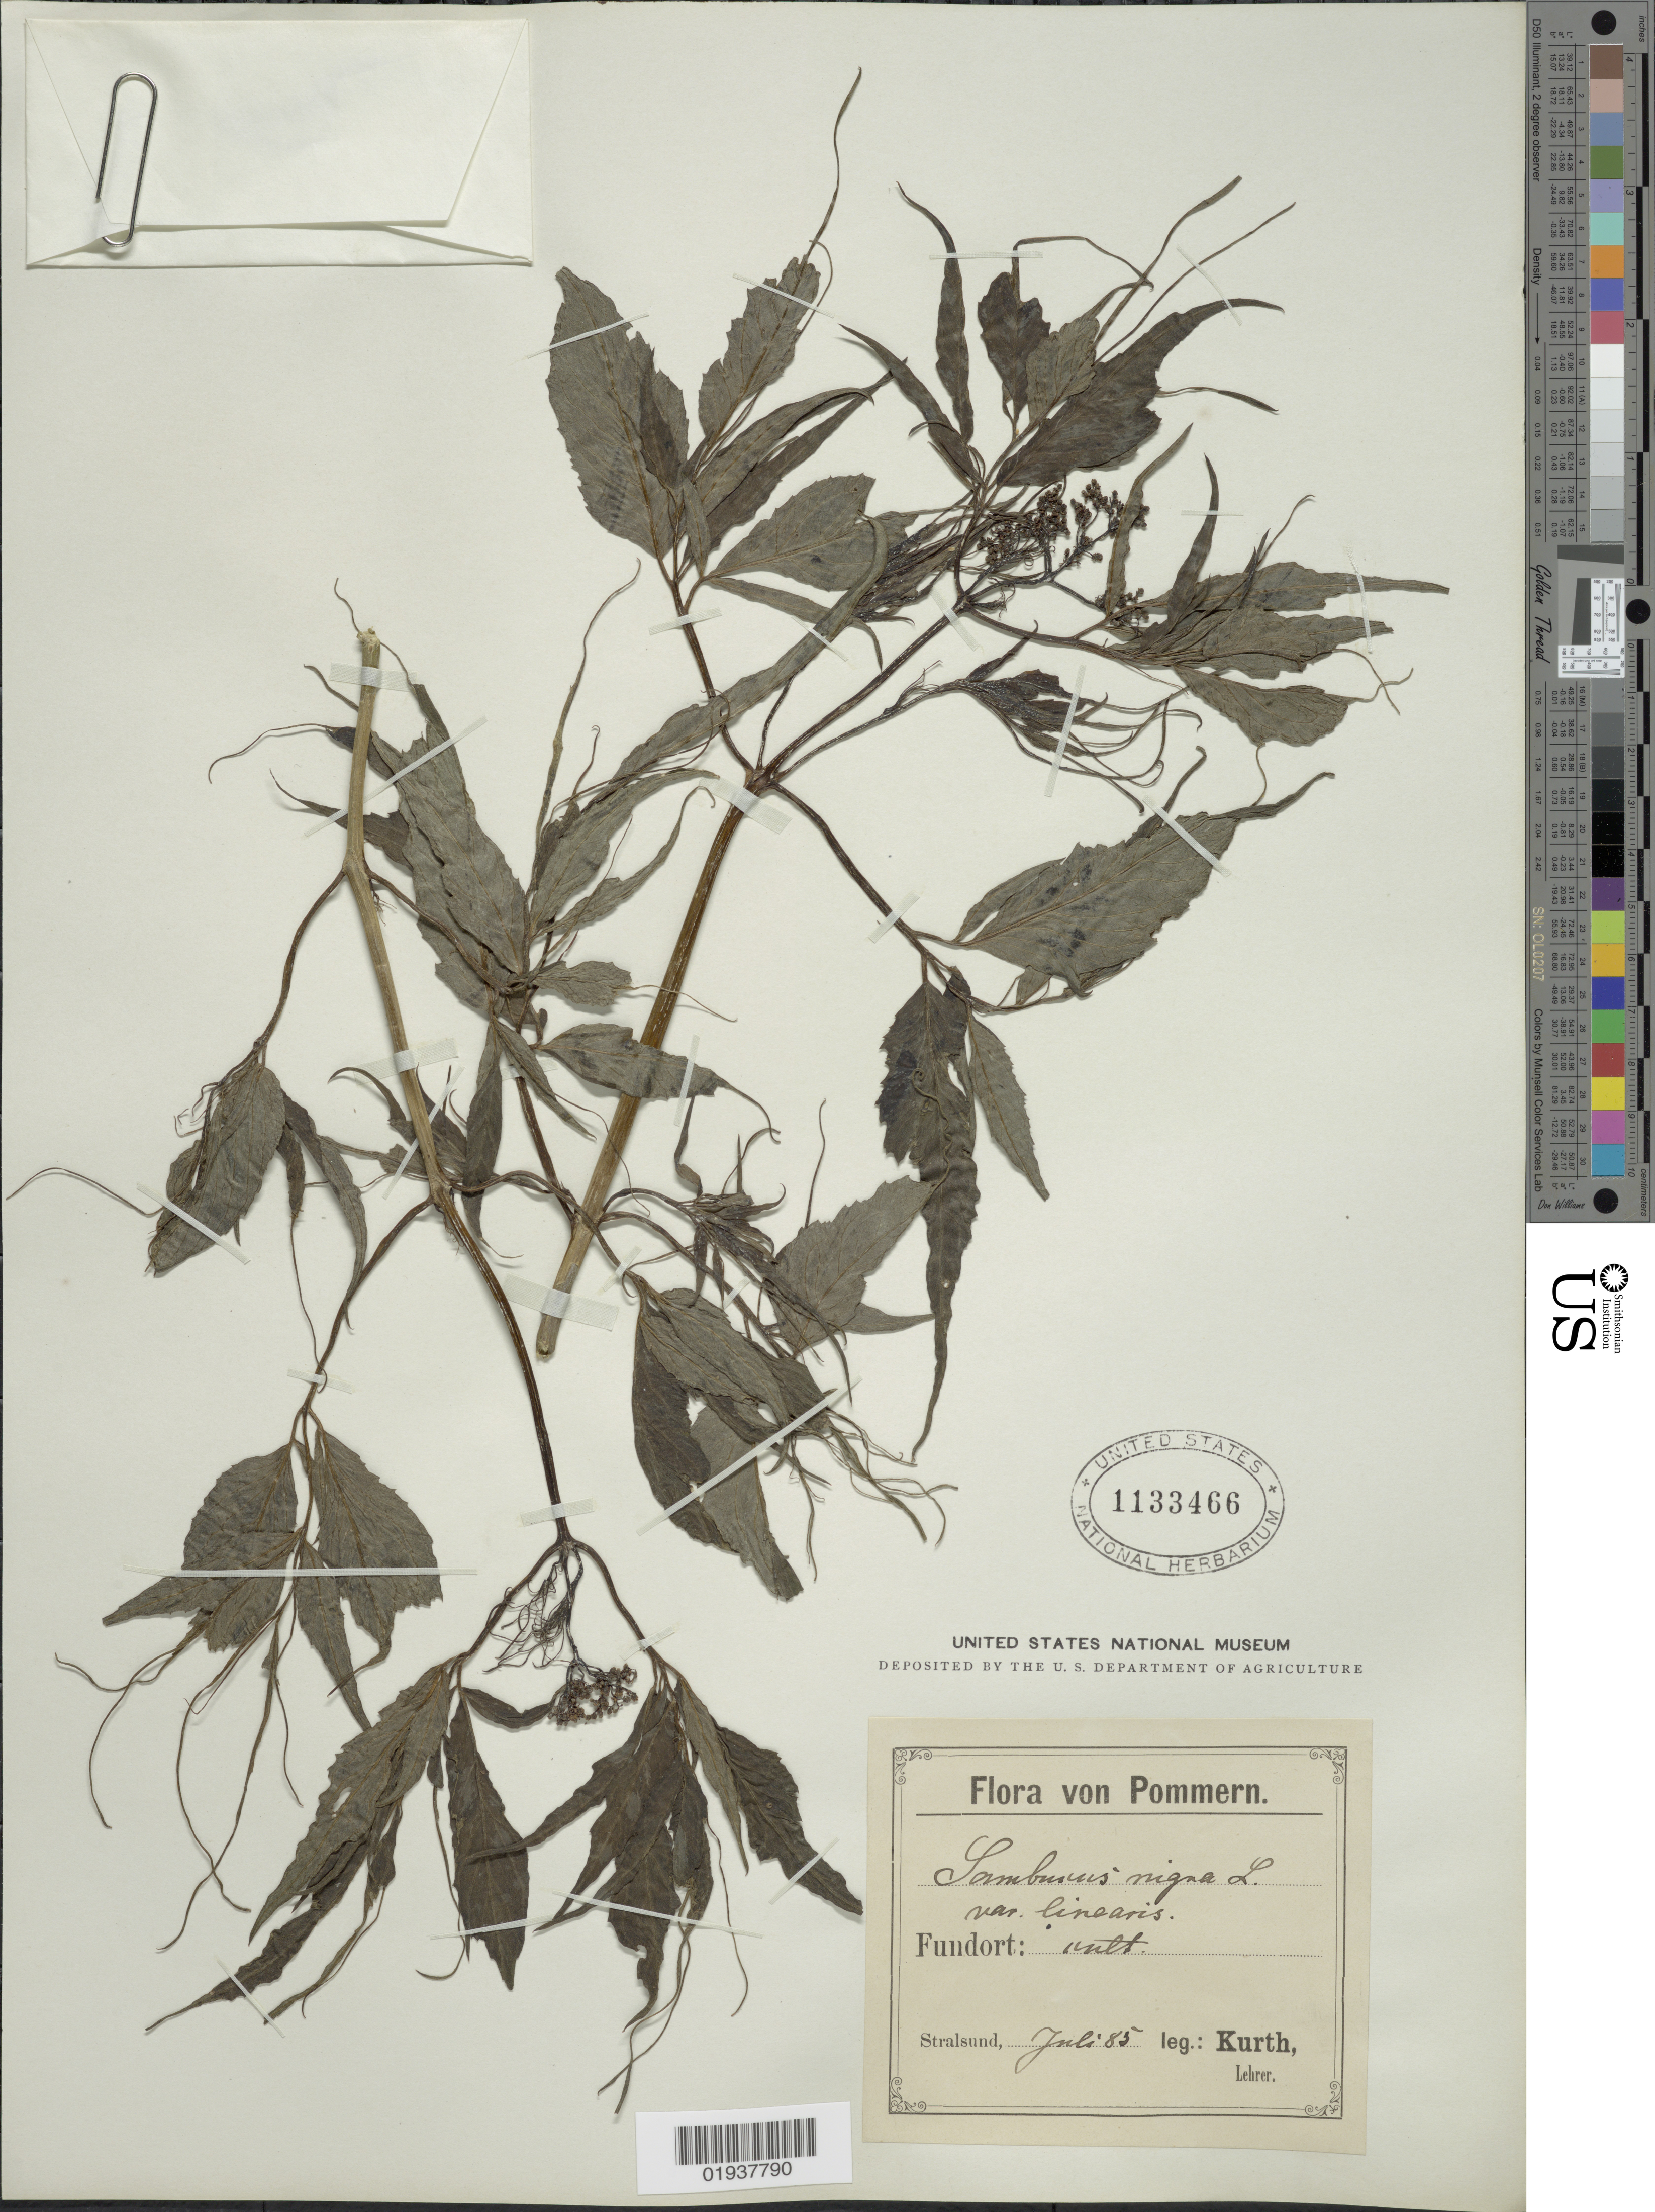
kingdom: Plantae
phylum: Tracheophyta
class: Magnoliopsida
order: Dipsacales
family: Viburnaceae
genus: Sambucus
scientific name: Sambucus nigra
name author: L.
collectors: L. Kurt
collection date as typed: Transcribed d/m/y: /7/85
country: Germany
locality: Pommern. Stralsund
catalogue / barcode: US 1133466